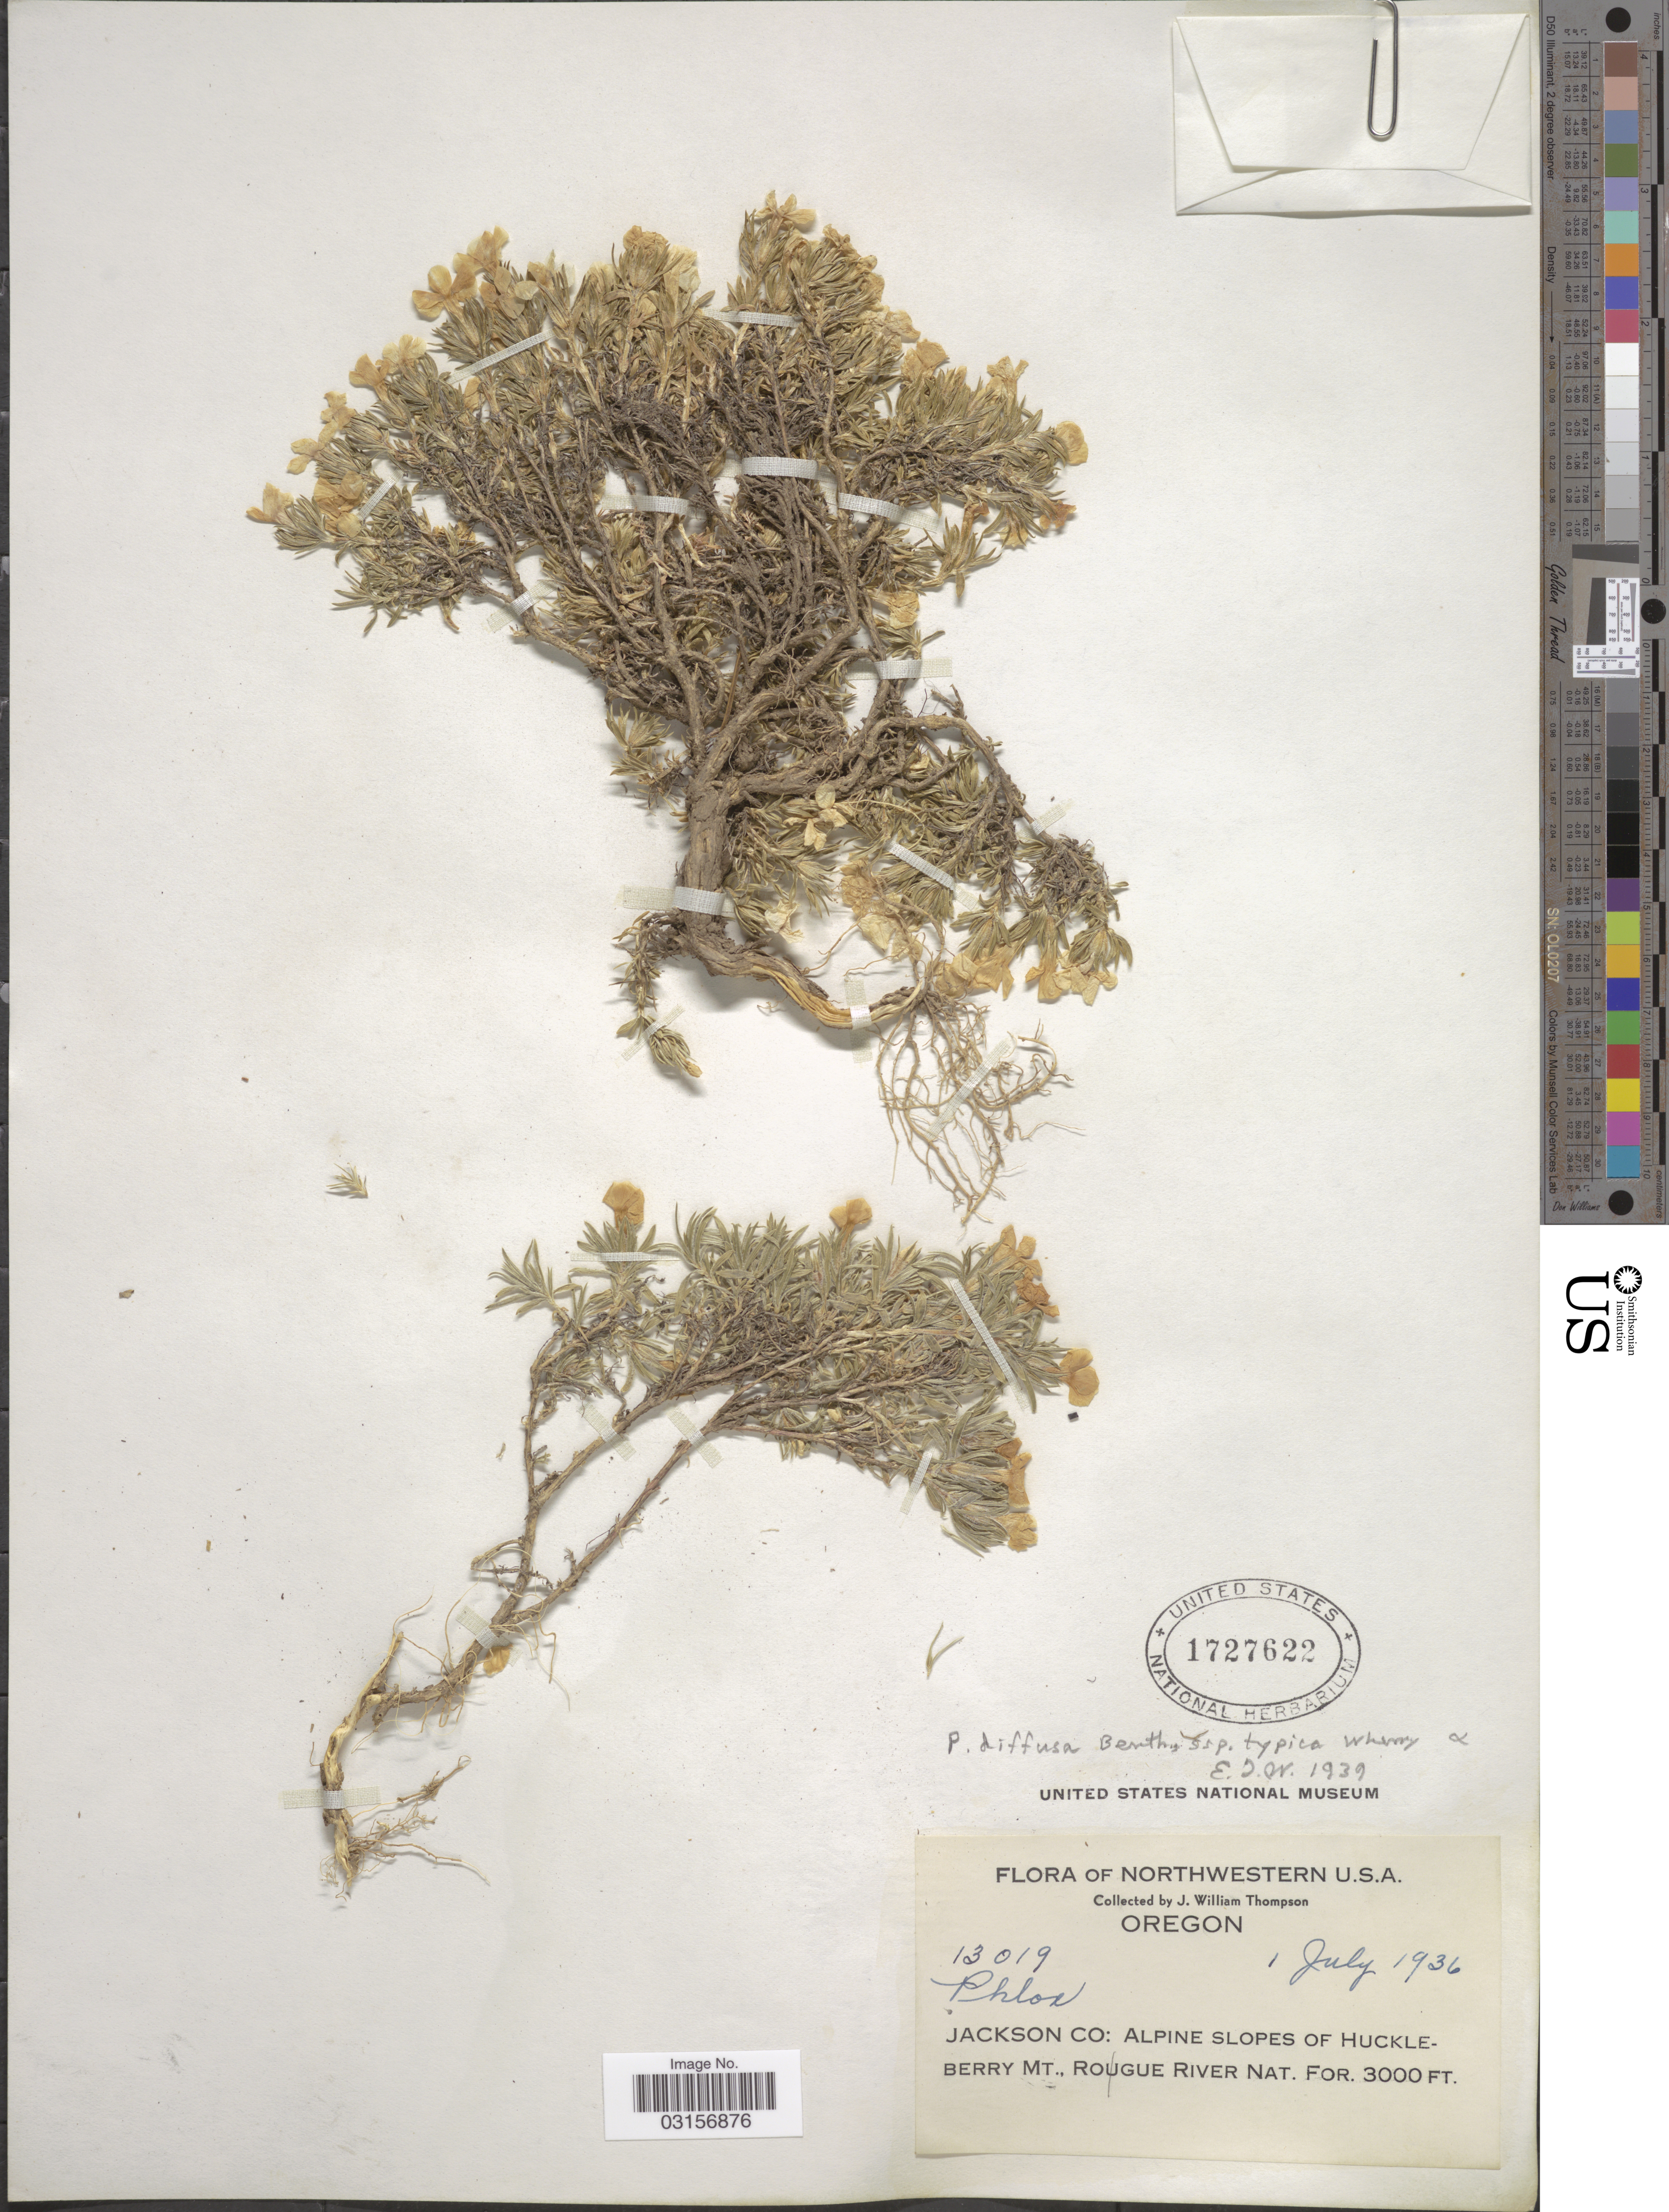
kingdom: Plantae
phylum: Tracheophyta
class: Magnoliopsida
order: Ericales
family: Polemoniaceae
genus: Phlox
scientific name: Phlox diffusa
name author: Benth.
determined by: Mayfield, M. H.; Ferguson, C. J.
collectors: J. W. Thompson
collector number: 13019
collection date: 1936-07-01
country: United States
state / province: Oregon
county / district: Jackson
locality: Northwestern, Jackson Co: Alpine slopes of Huckle-Berry Mt., Rogue River Nat. For.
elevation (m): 914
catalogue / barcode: US 1727622